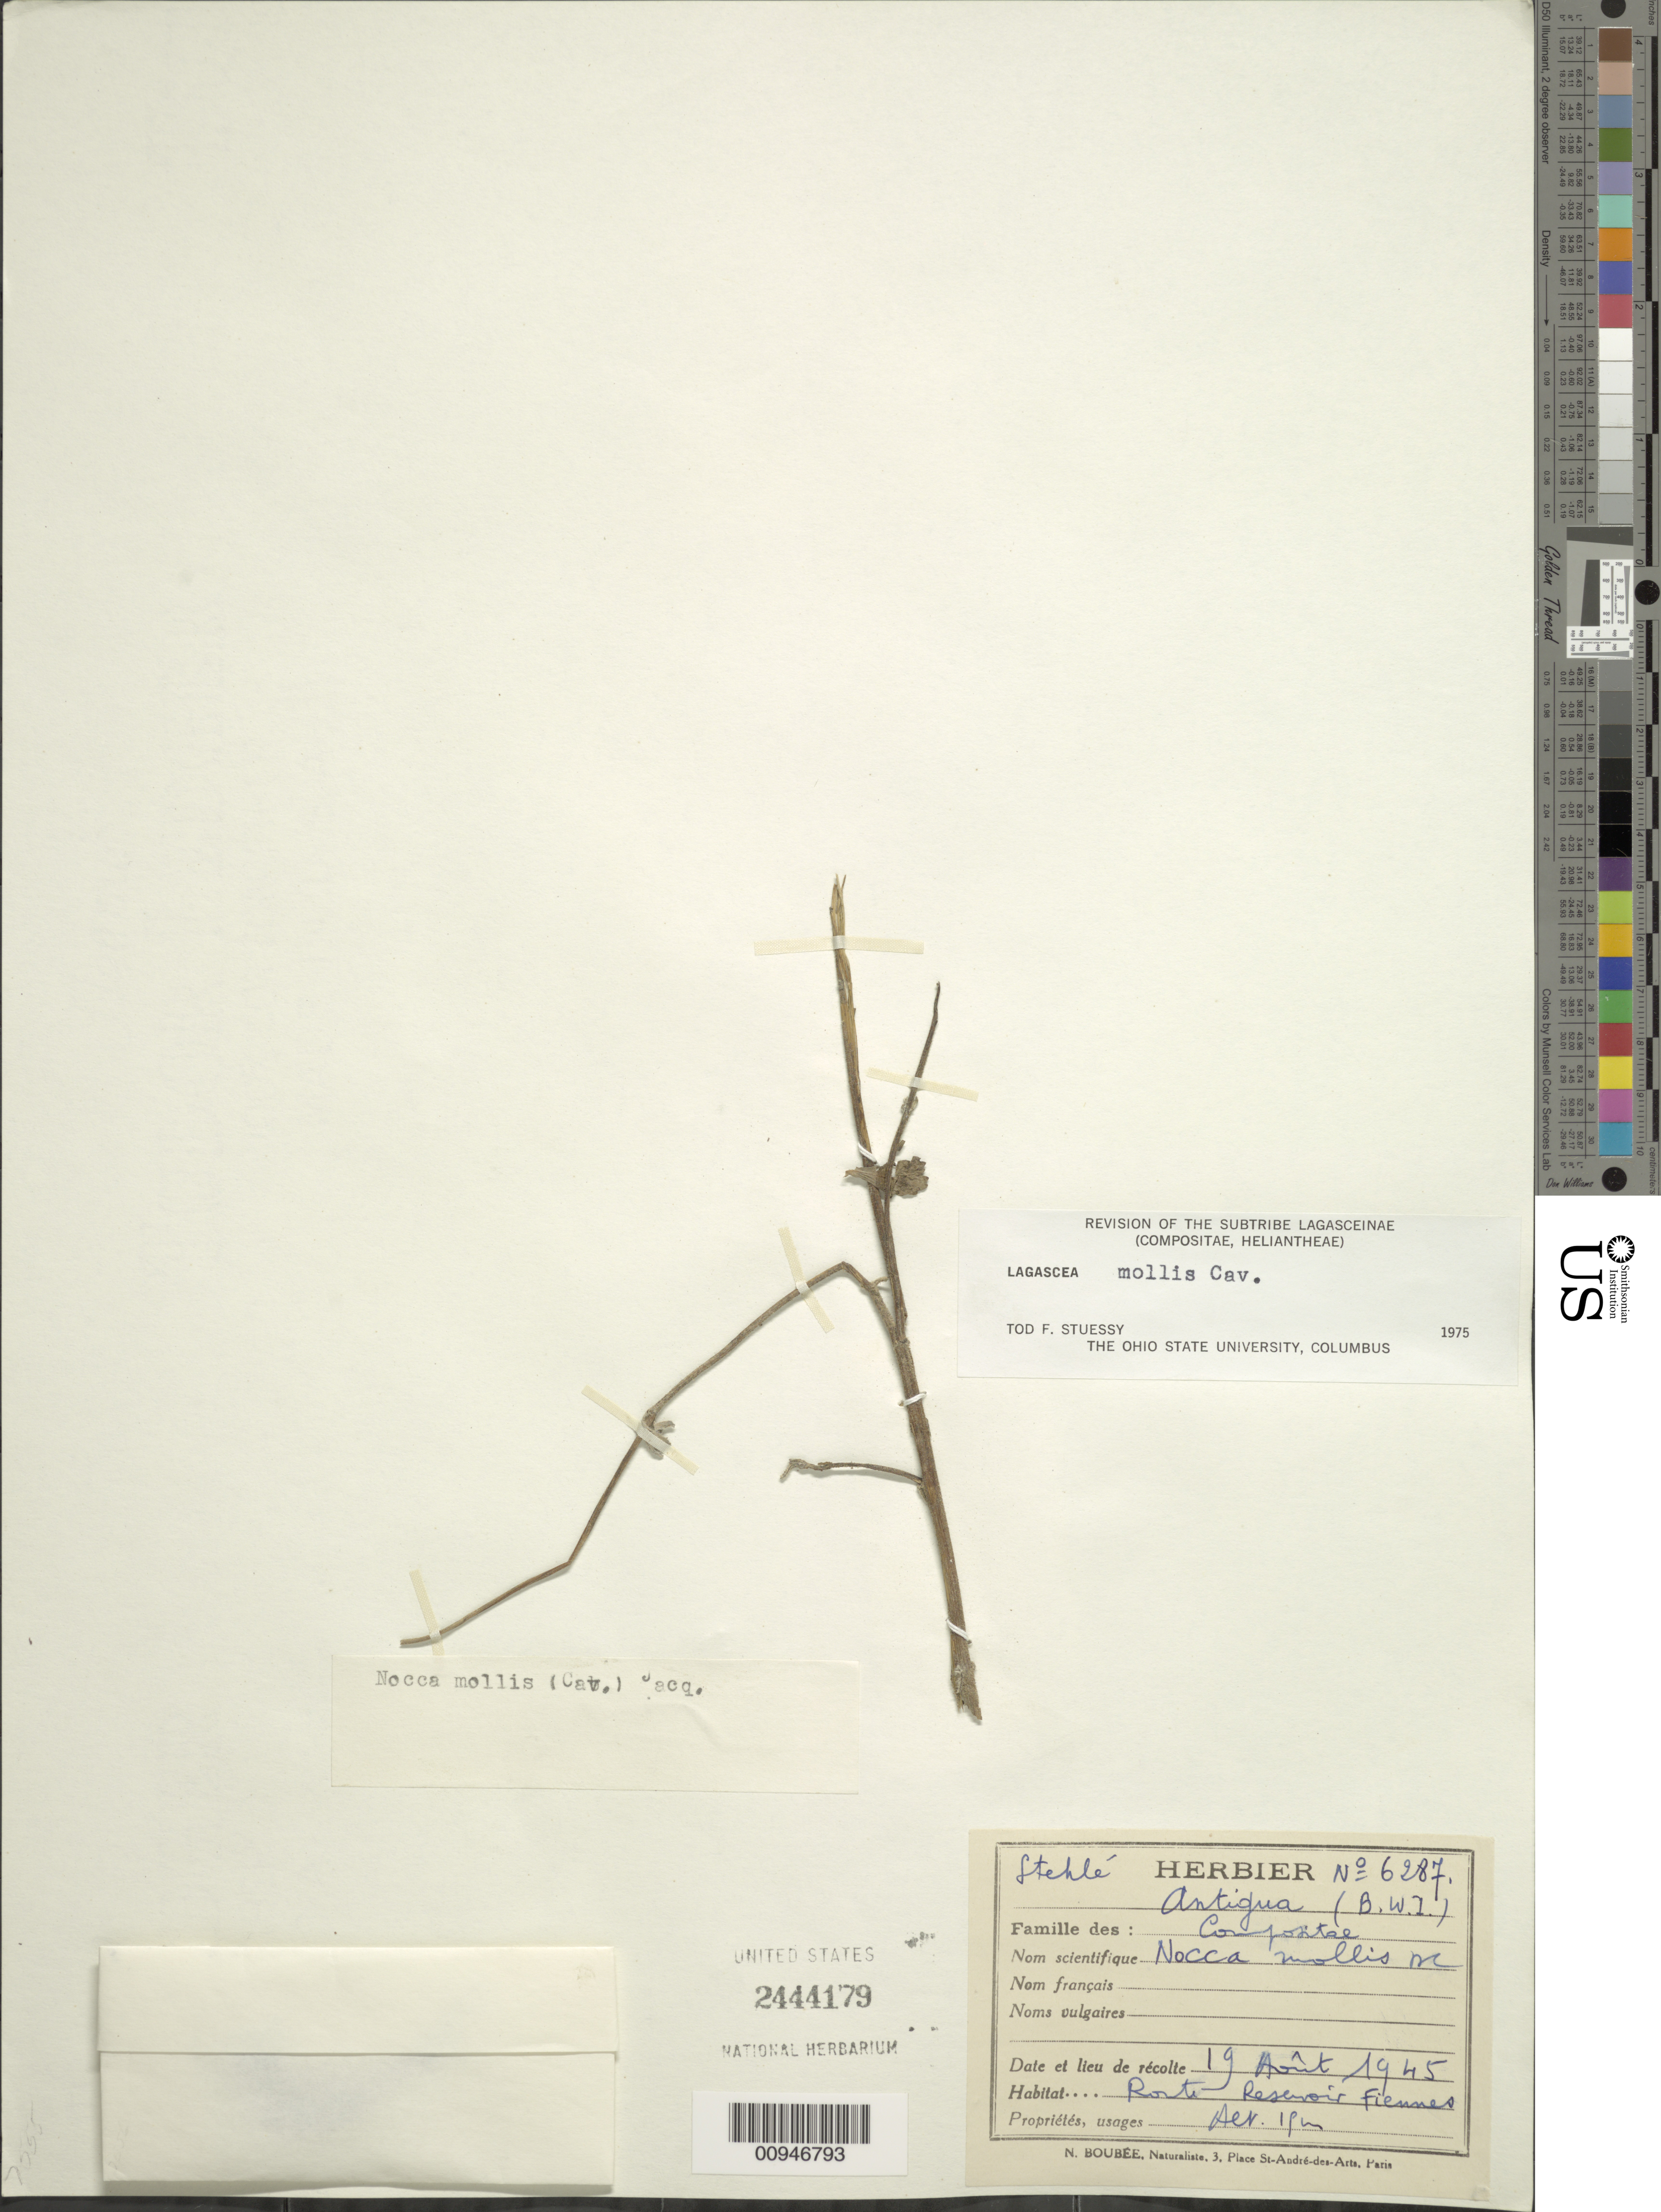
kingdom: Plantae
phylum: Tracheophyta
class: Magnoliopsida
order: Asterales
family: Asteraceae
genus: Lagascea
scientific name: Lagascea mollis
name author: Cav.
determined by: Stuessy, T. F.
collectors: H. Stehlé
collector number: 6287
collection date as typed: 19 Aug 1945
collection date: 1945-08-19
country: Antigua and Barbuda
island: Antigua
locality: Route Resavoir Fiennes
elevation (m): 19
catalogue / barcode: US 2444179